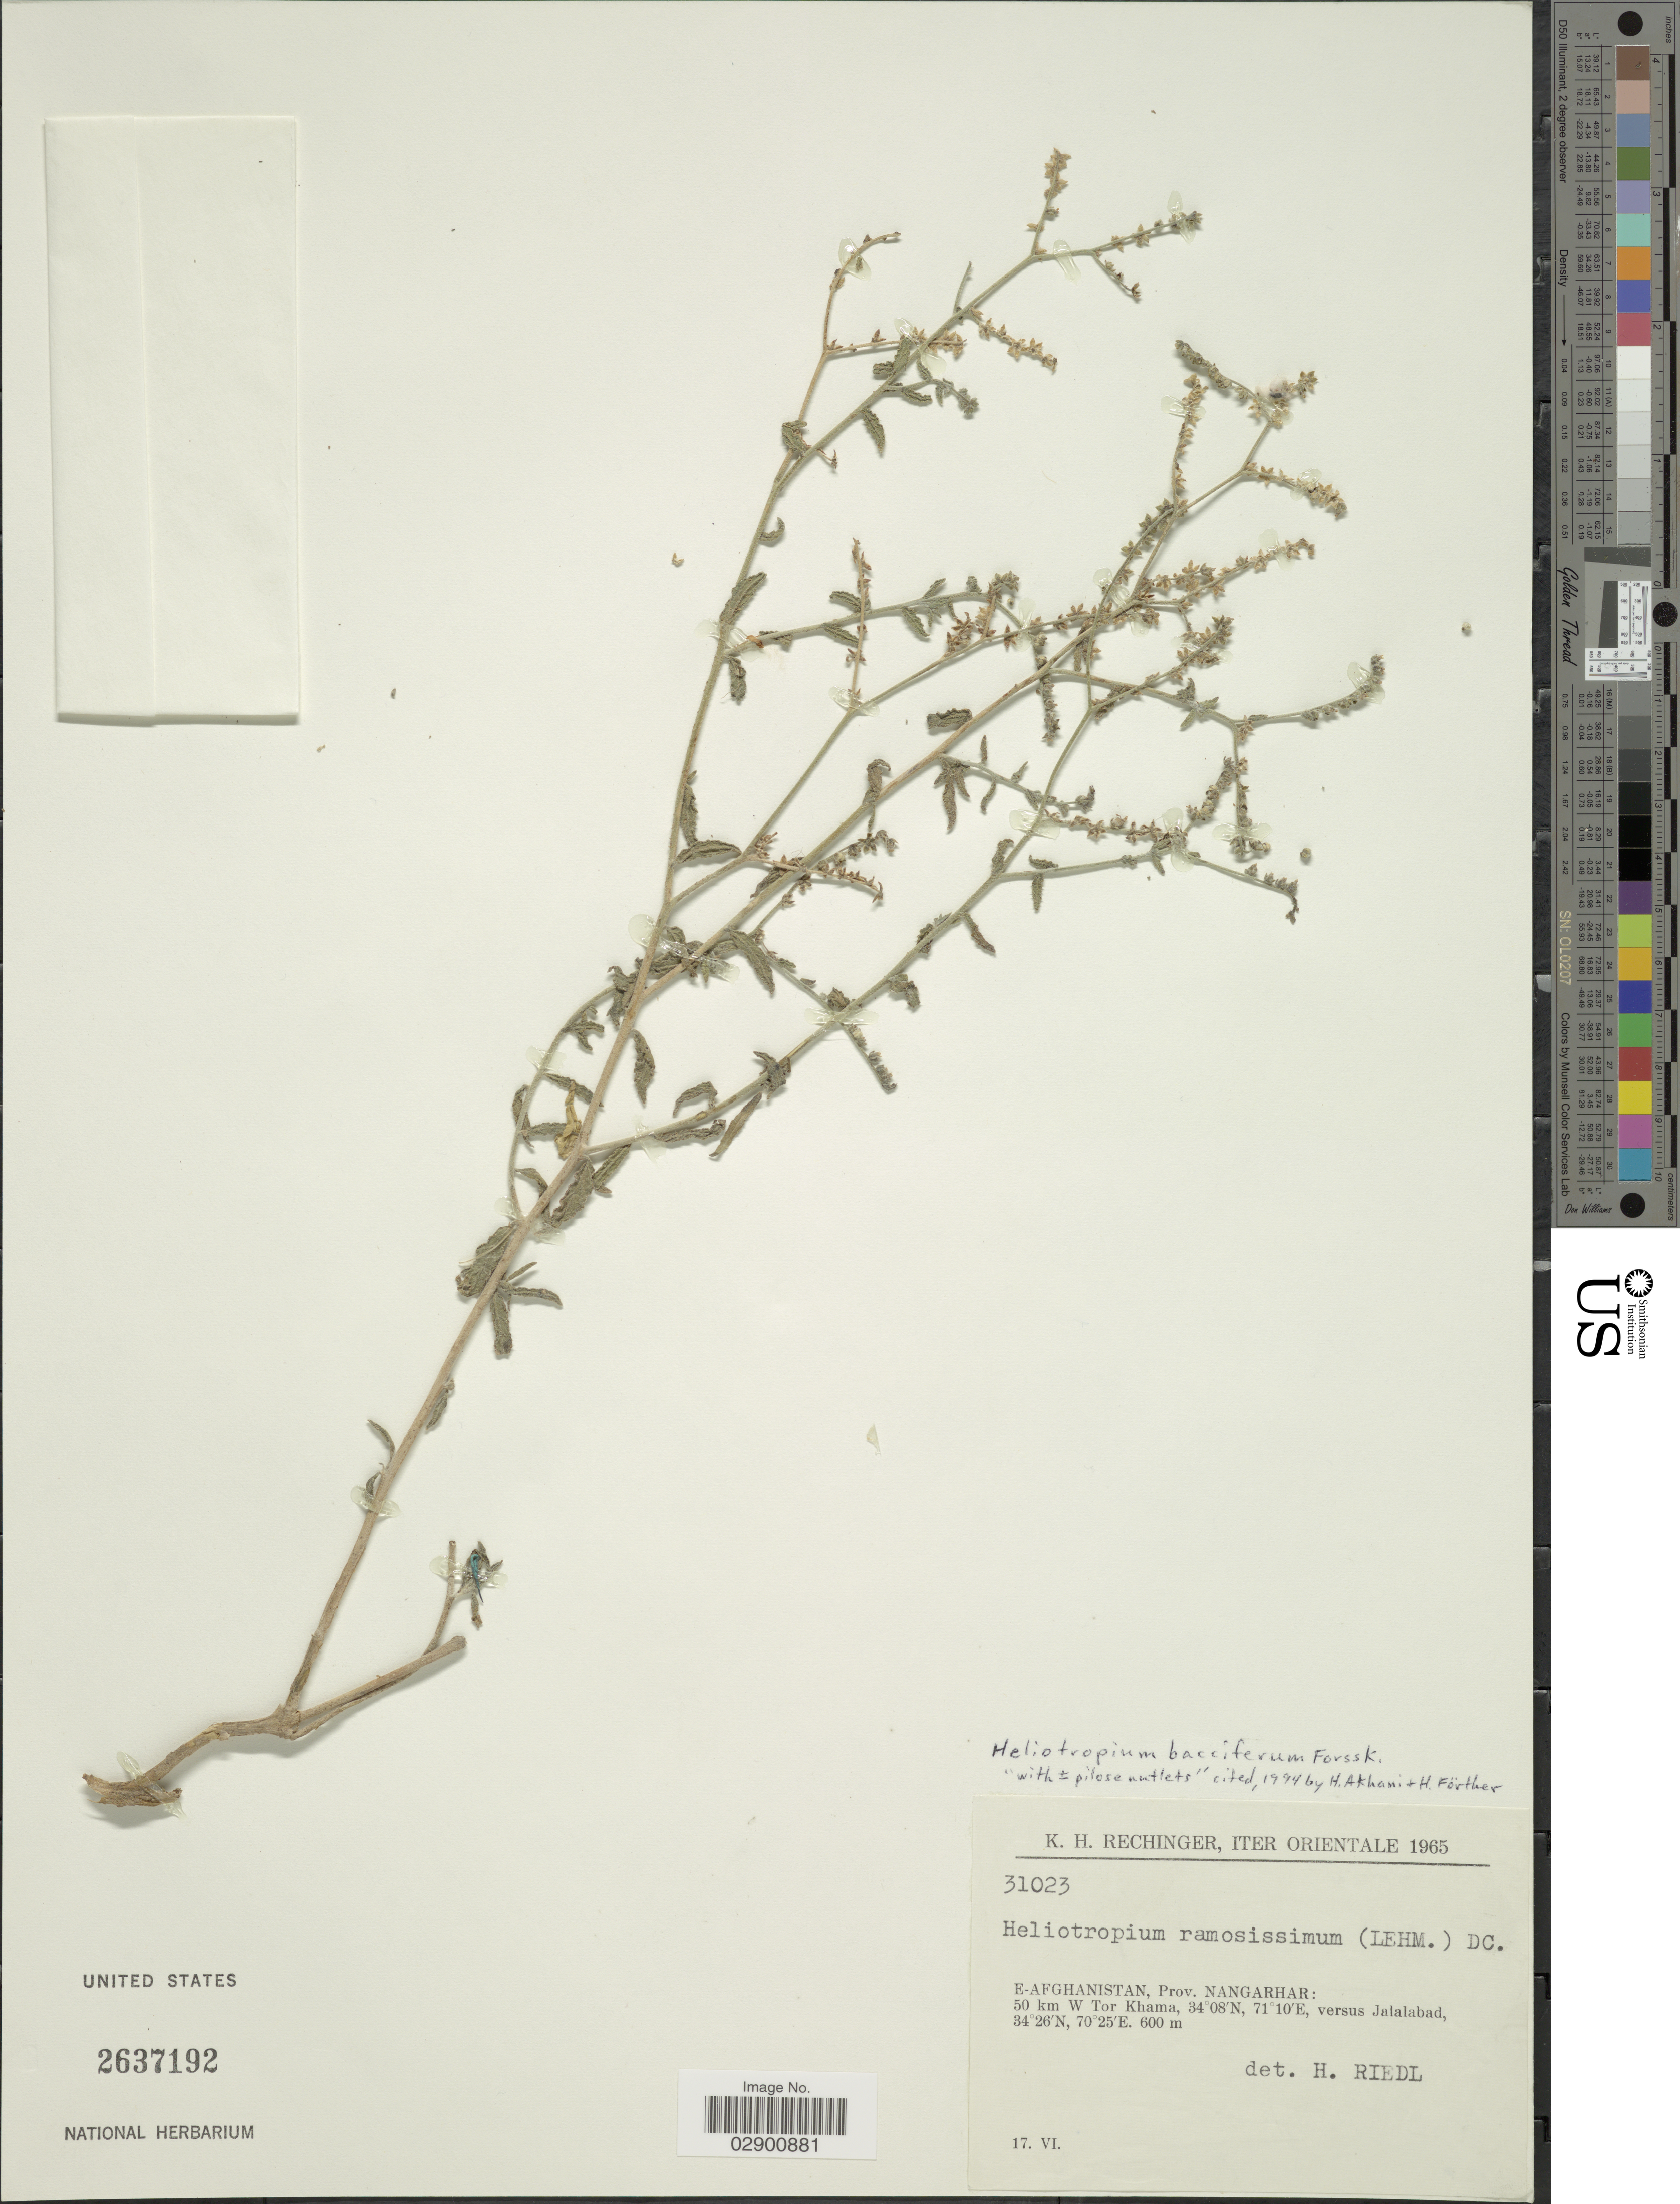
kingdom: Plantae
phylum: Tracheophyta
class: Magnoliopsida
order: Boraginales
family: Heliotropiaceae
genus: Heliotropium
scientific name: Heliotropium bacciferum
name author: Forssk.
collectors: K. H. Rechinger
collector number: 31023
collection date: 1965-06-17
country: Afghanistan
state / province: Nangrahar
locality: E-Afghanistan, Prov. Nangarhar: 50 km W Tor Khama, versus Jalalabad.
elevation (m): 600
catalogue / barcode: US 2637192